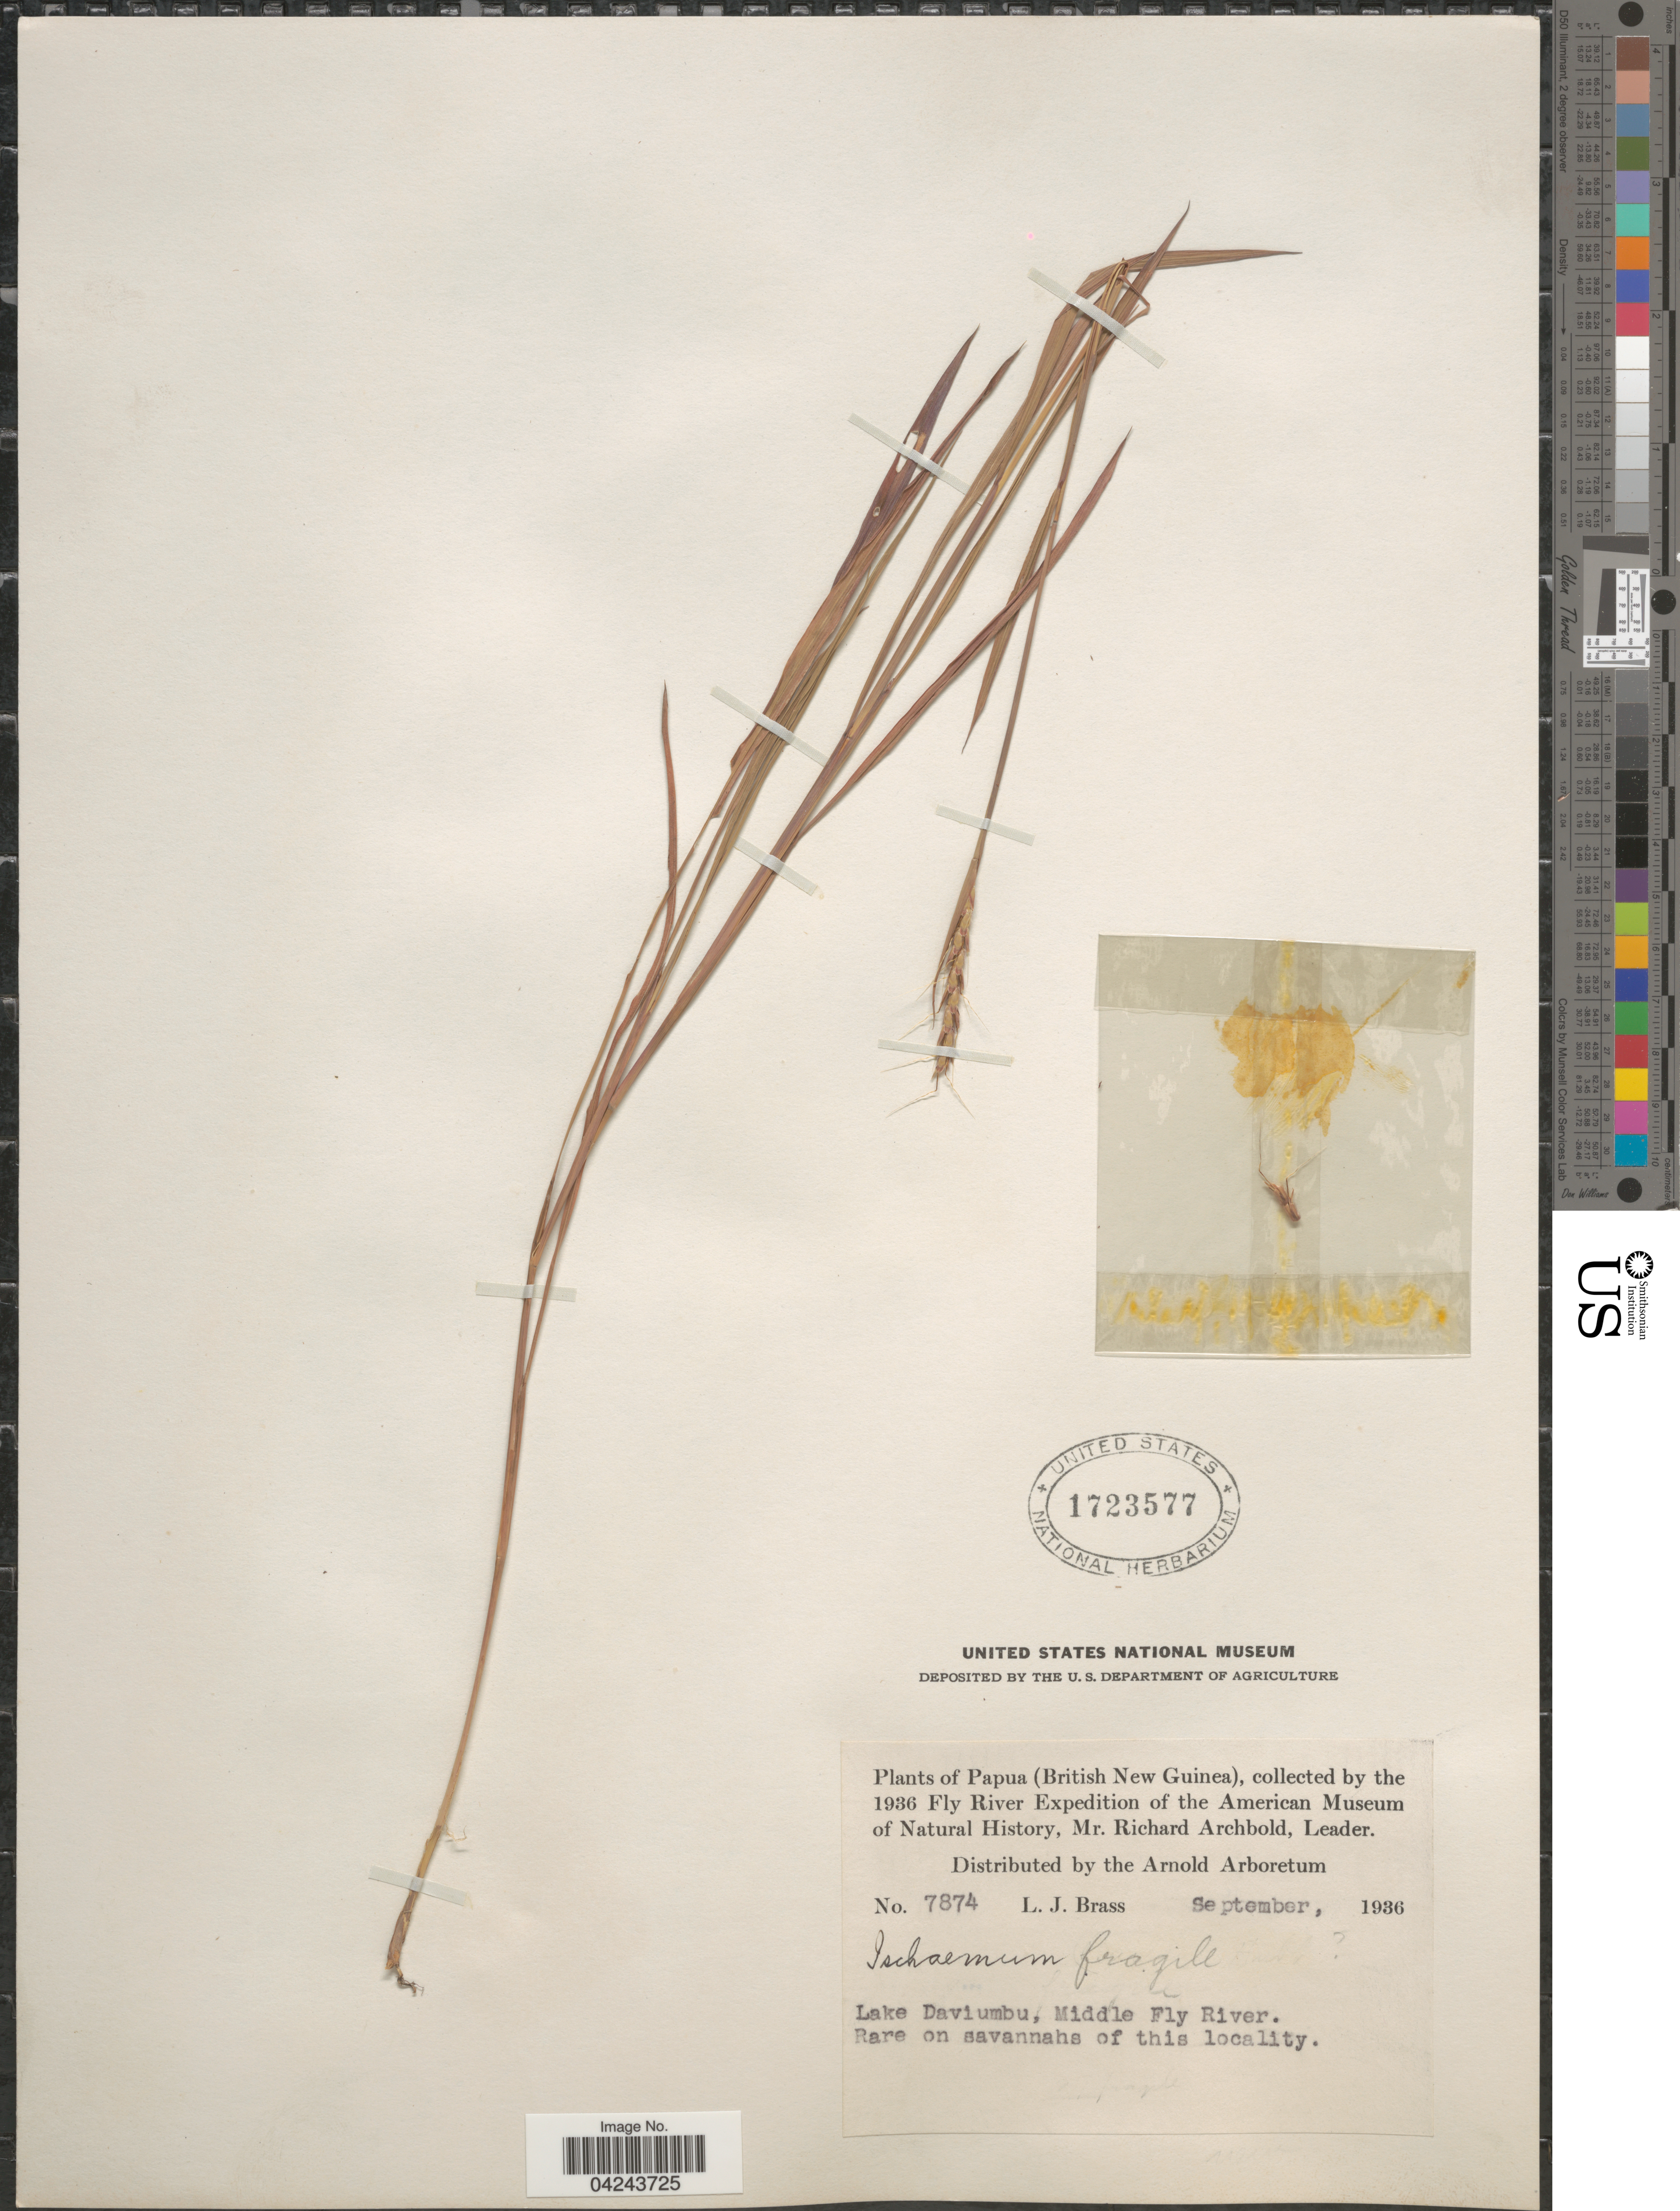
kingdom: Plantae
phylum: Tracheophyta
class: Liliopsida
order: Poales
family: Poaceae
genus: Ischaemum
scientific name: Ischaemum fragile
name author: R. Br.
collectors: L. J. Brass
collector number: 7874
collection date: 1936-09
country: Papua New Guinea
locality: (British New Guinea). 1936 Fly River Expedition of the American Museum of Natural History. Lake Daviumbu, Middle Fly River.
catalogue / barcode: US 1723577